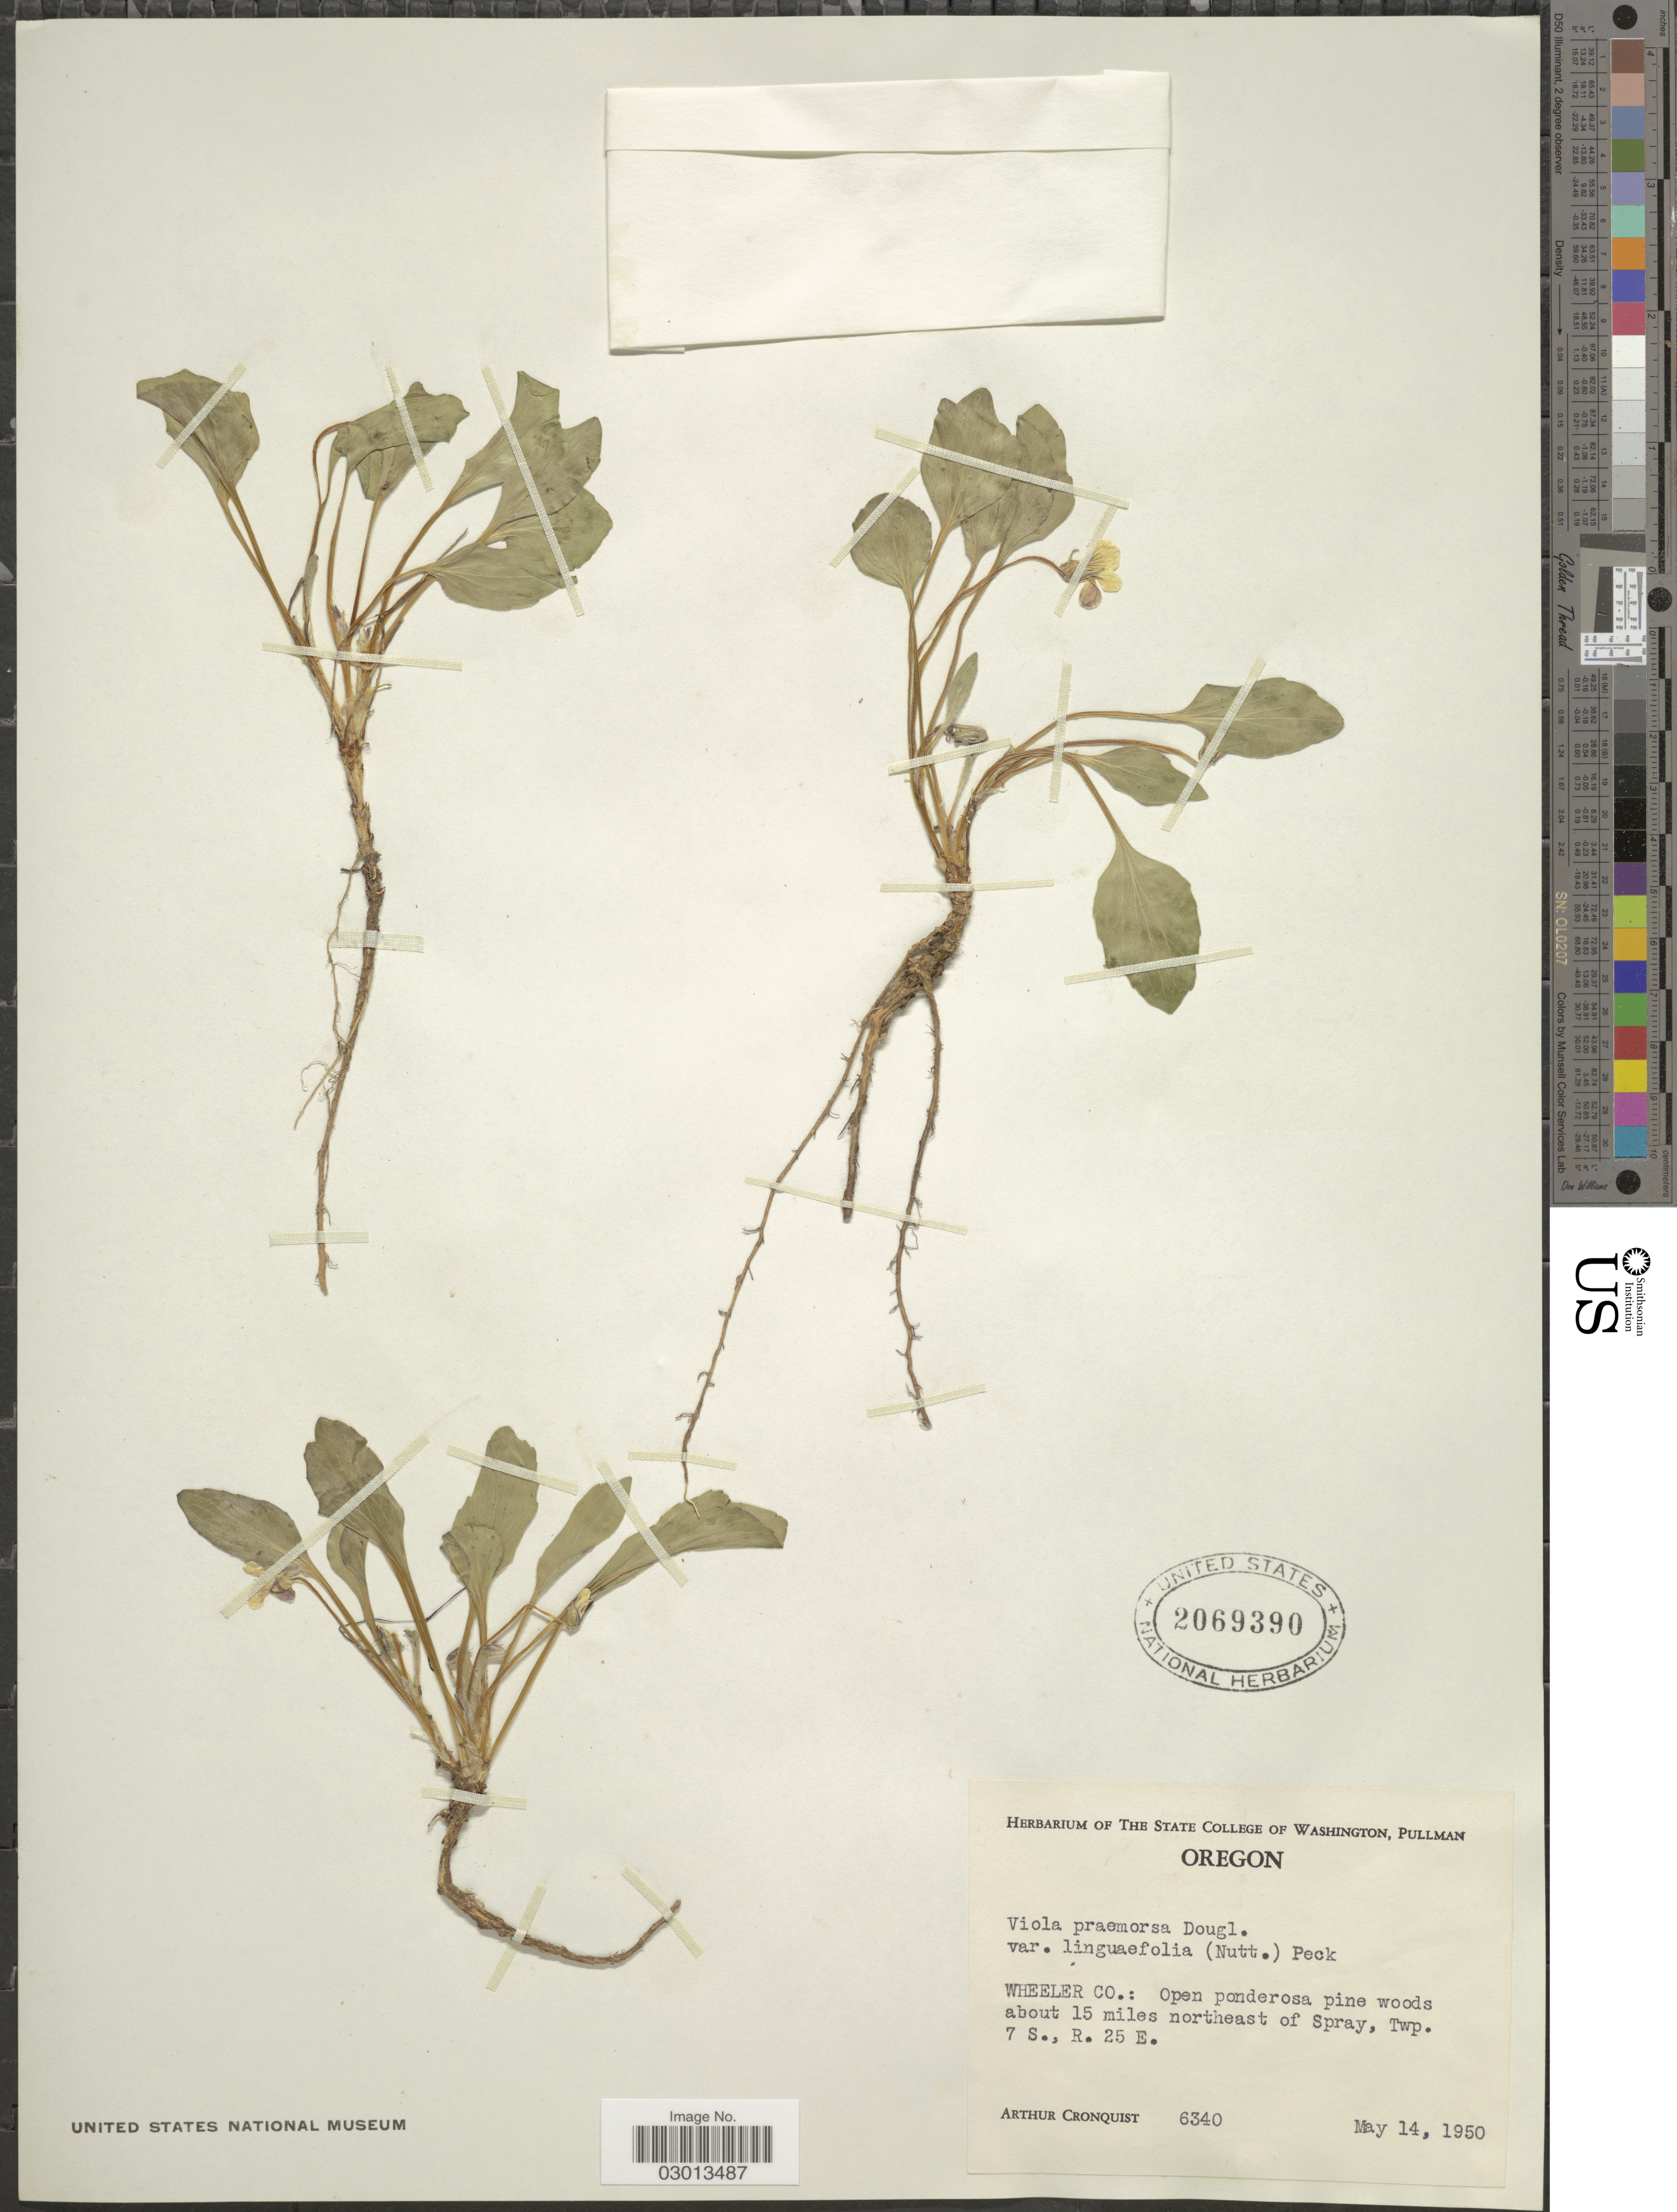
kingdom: Plantae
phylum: Tracheophyta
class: Magnoliopsida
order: Malpighiales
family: Violaceae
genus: Viola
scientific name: Viola praemorsa subsp. linguifolia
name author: (Nutt.) M.S. Baker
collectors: A. J. Cronquist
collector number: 6340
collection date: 1950-05-14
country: United States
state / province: Oregon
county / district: Wheeler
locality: Wheeler Co.: About 15 miles northeast of Spray, Twp. 7 S., R. 25 E.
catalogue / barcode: US 2069390